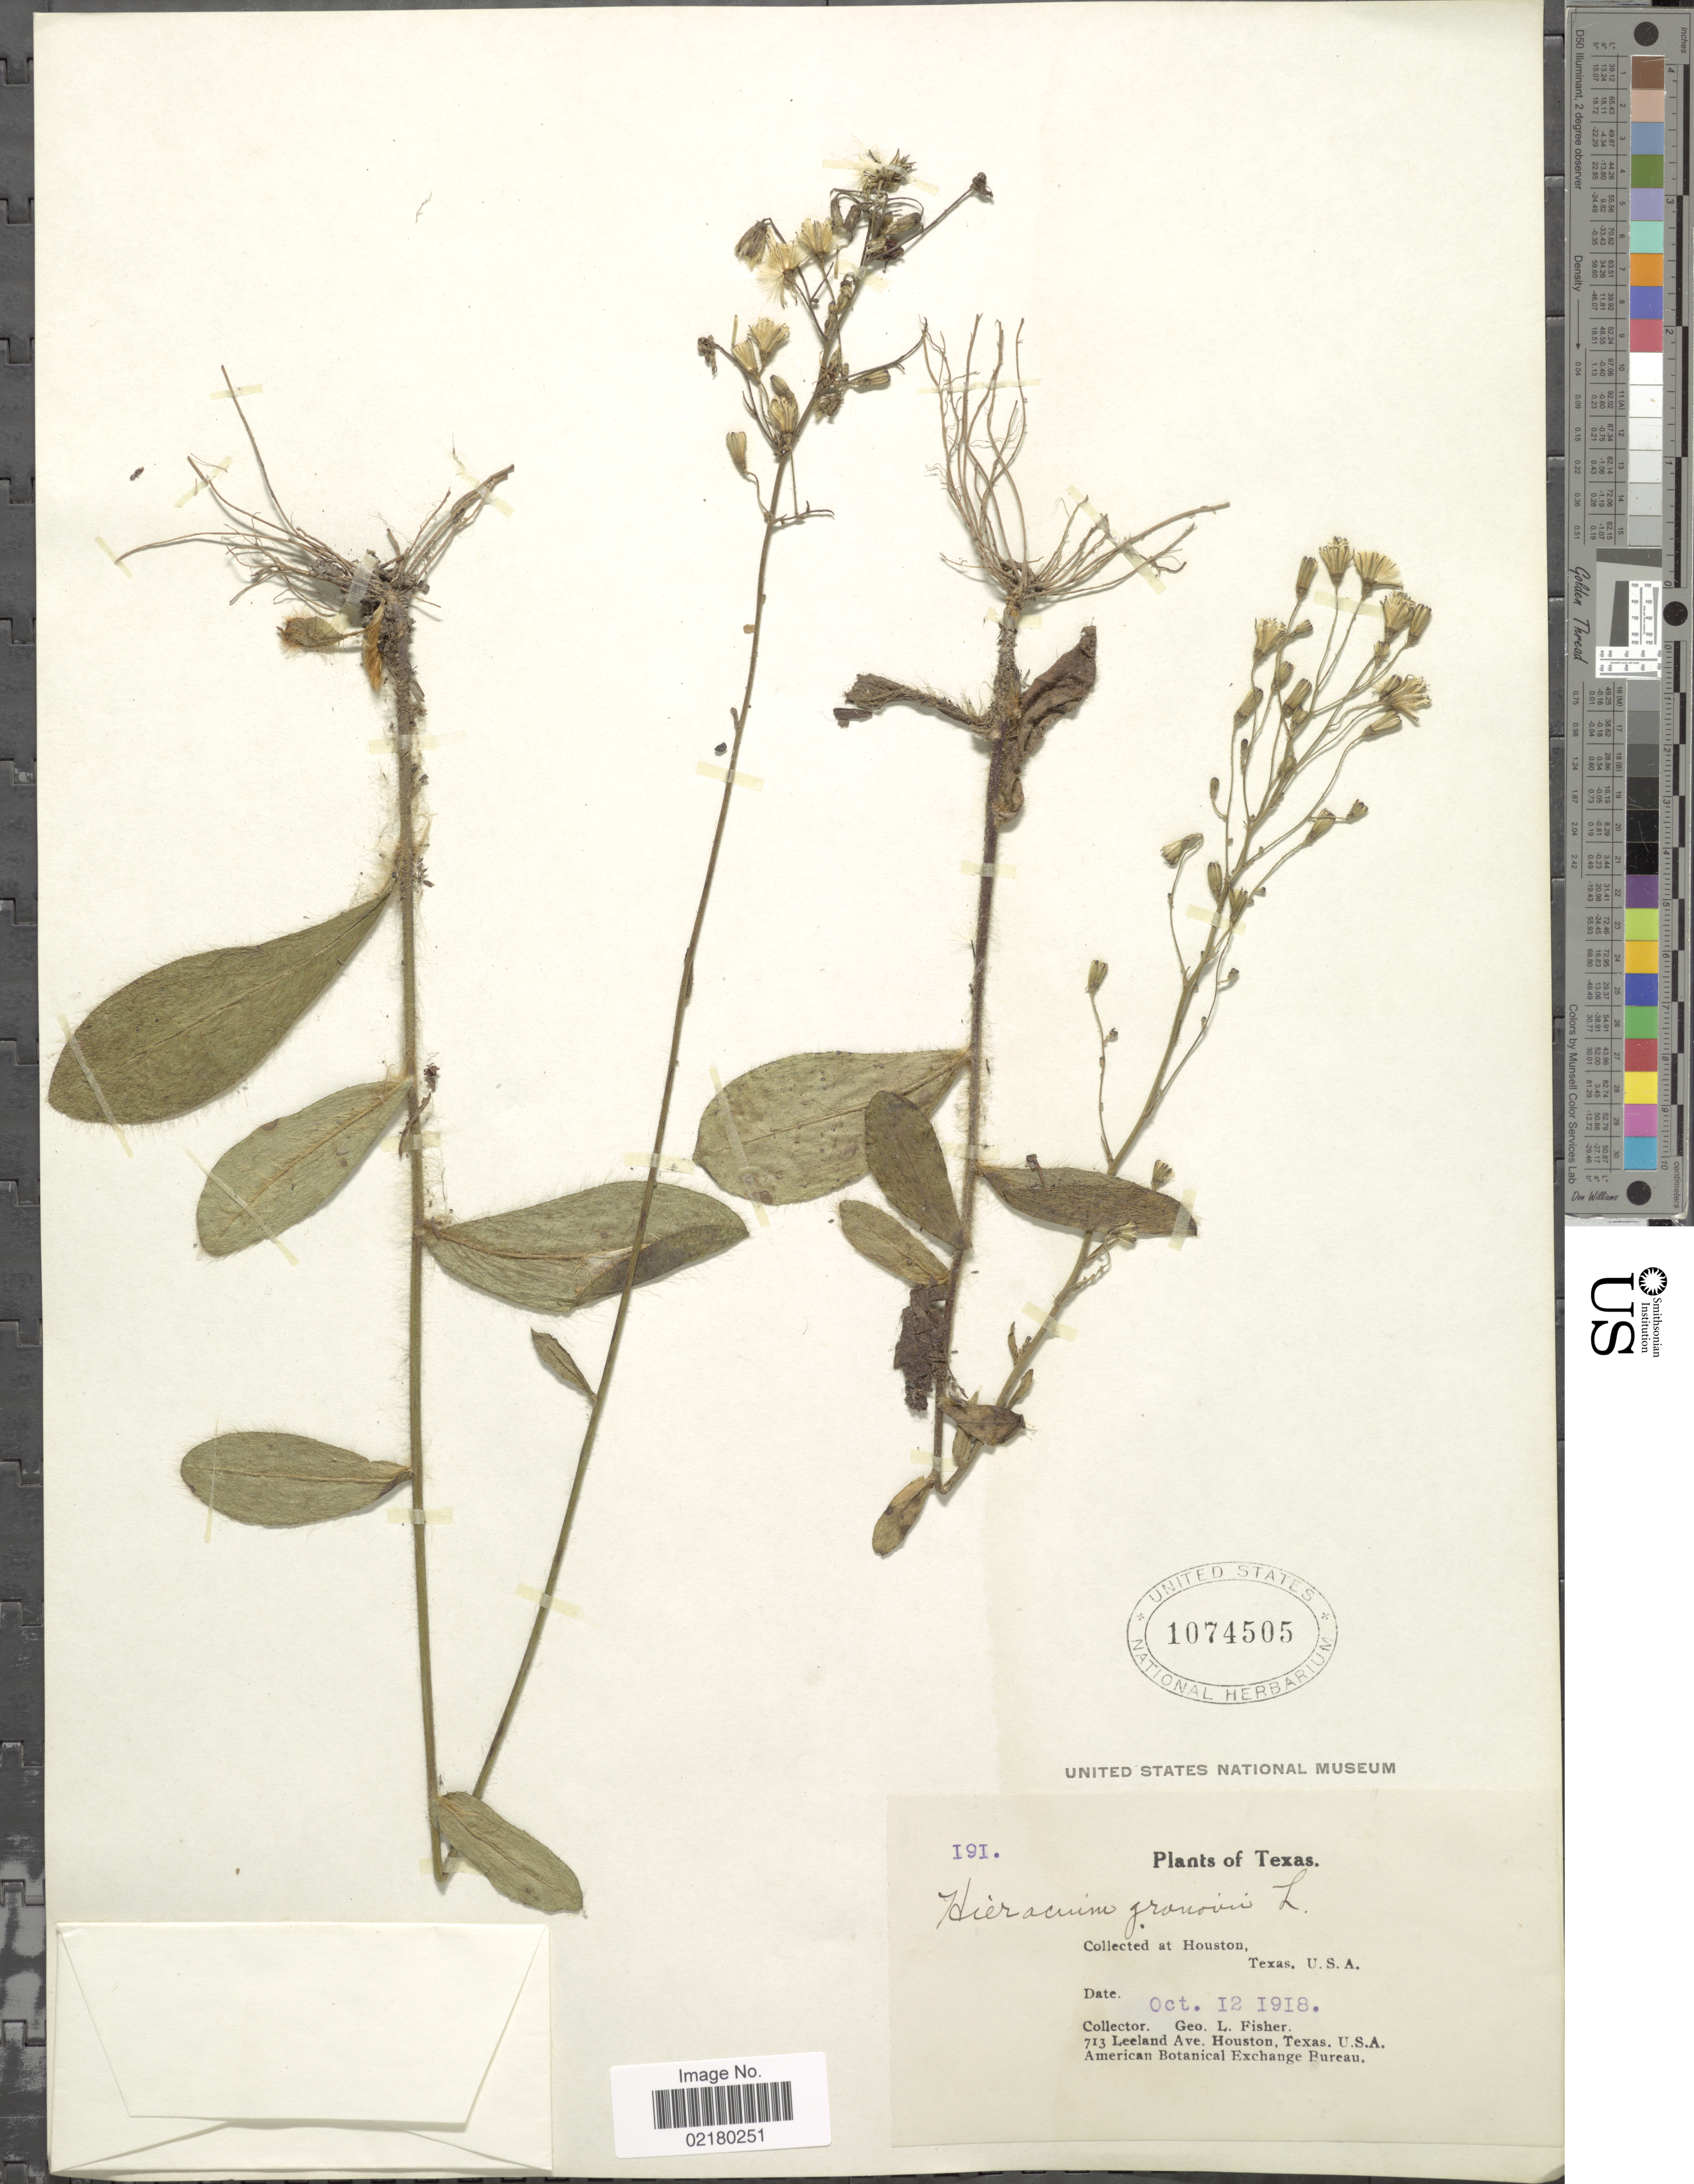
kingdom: Plantae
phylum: Tracheophyta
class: Magnoliopsida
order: Asterales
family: Asteraceae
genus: Hieracium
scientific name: Hieracium gronovii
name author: L.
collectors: G. L. Fisher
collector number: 191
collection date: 1918-10-12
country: United States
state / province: Texas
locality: Houston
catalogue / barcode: US 1074505